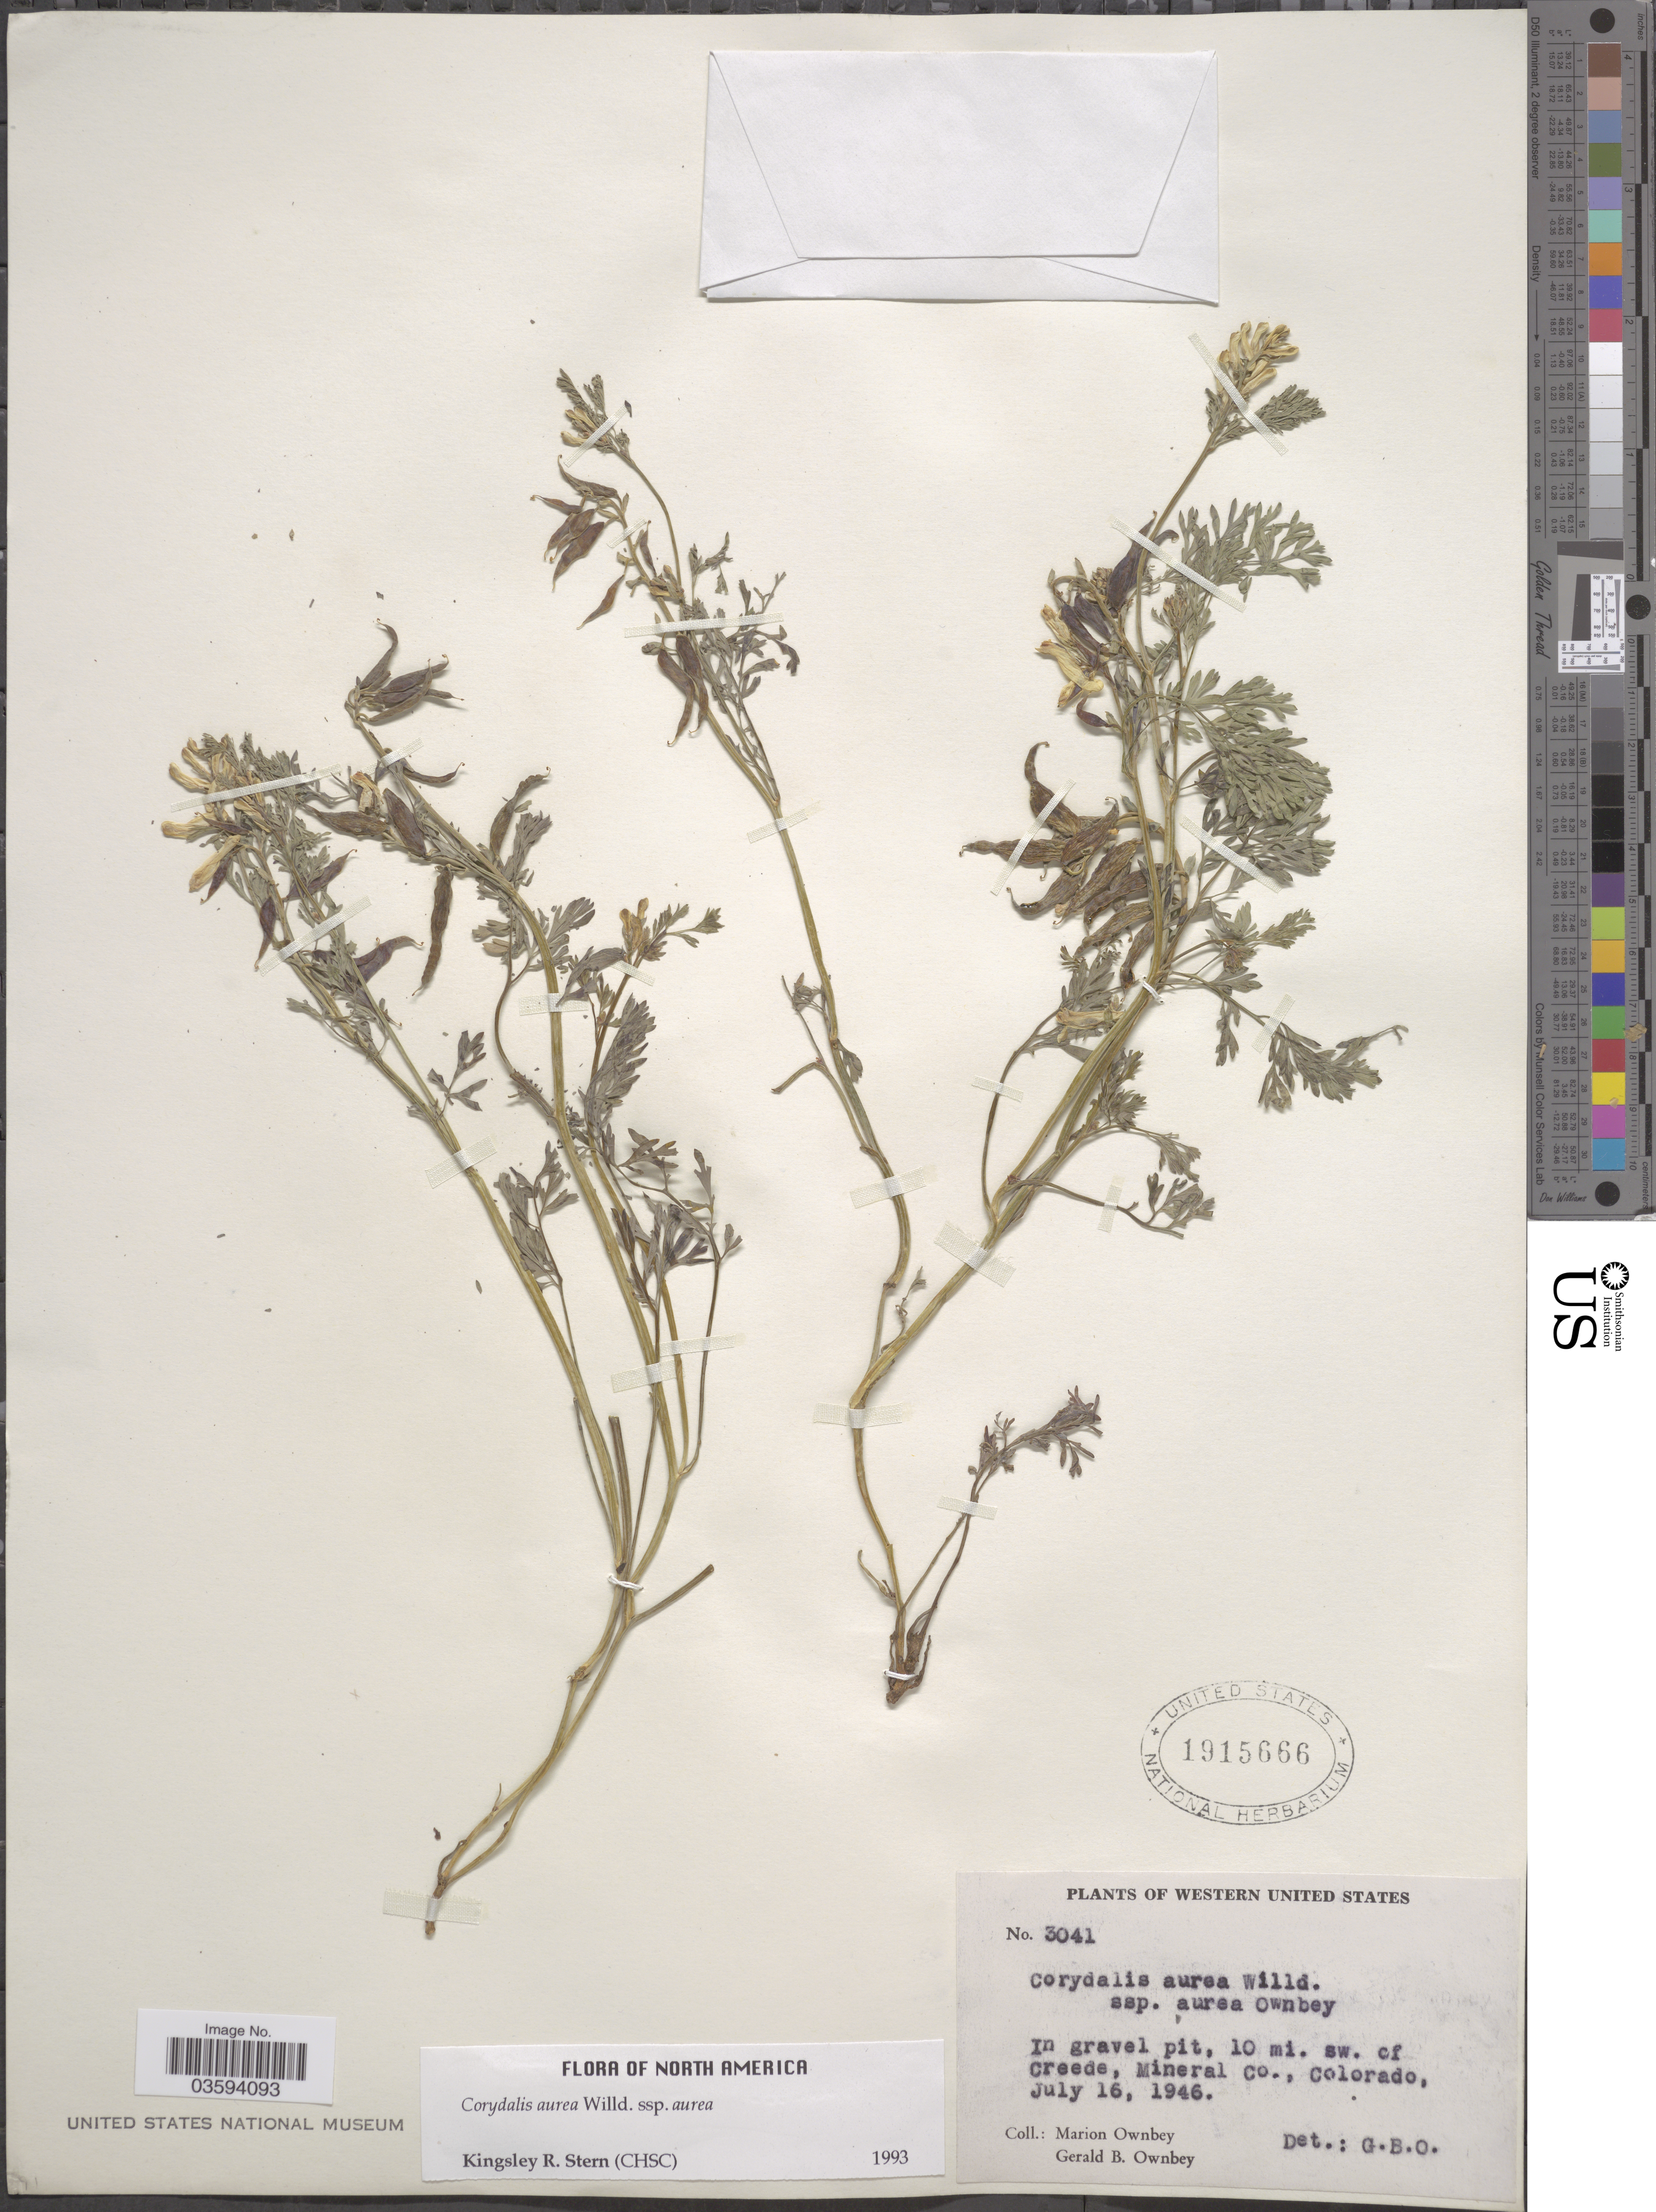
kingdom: Plantae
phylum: Tracheophyta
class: Magnoliopsida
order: Ranunculales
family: Papaveraceae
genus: Corydalis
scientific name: Corydalis aurea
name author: Willd.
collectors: M. Ownbey & G. B. Ownbey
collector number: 3041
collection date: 1946-07-16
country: United States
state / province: Colorado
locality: Western United States. In gravel pit, 10 mi. sw. of Creede, Mineral Co.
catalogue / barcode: US 1915666